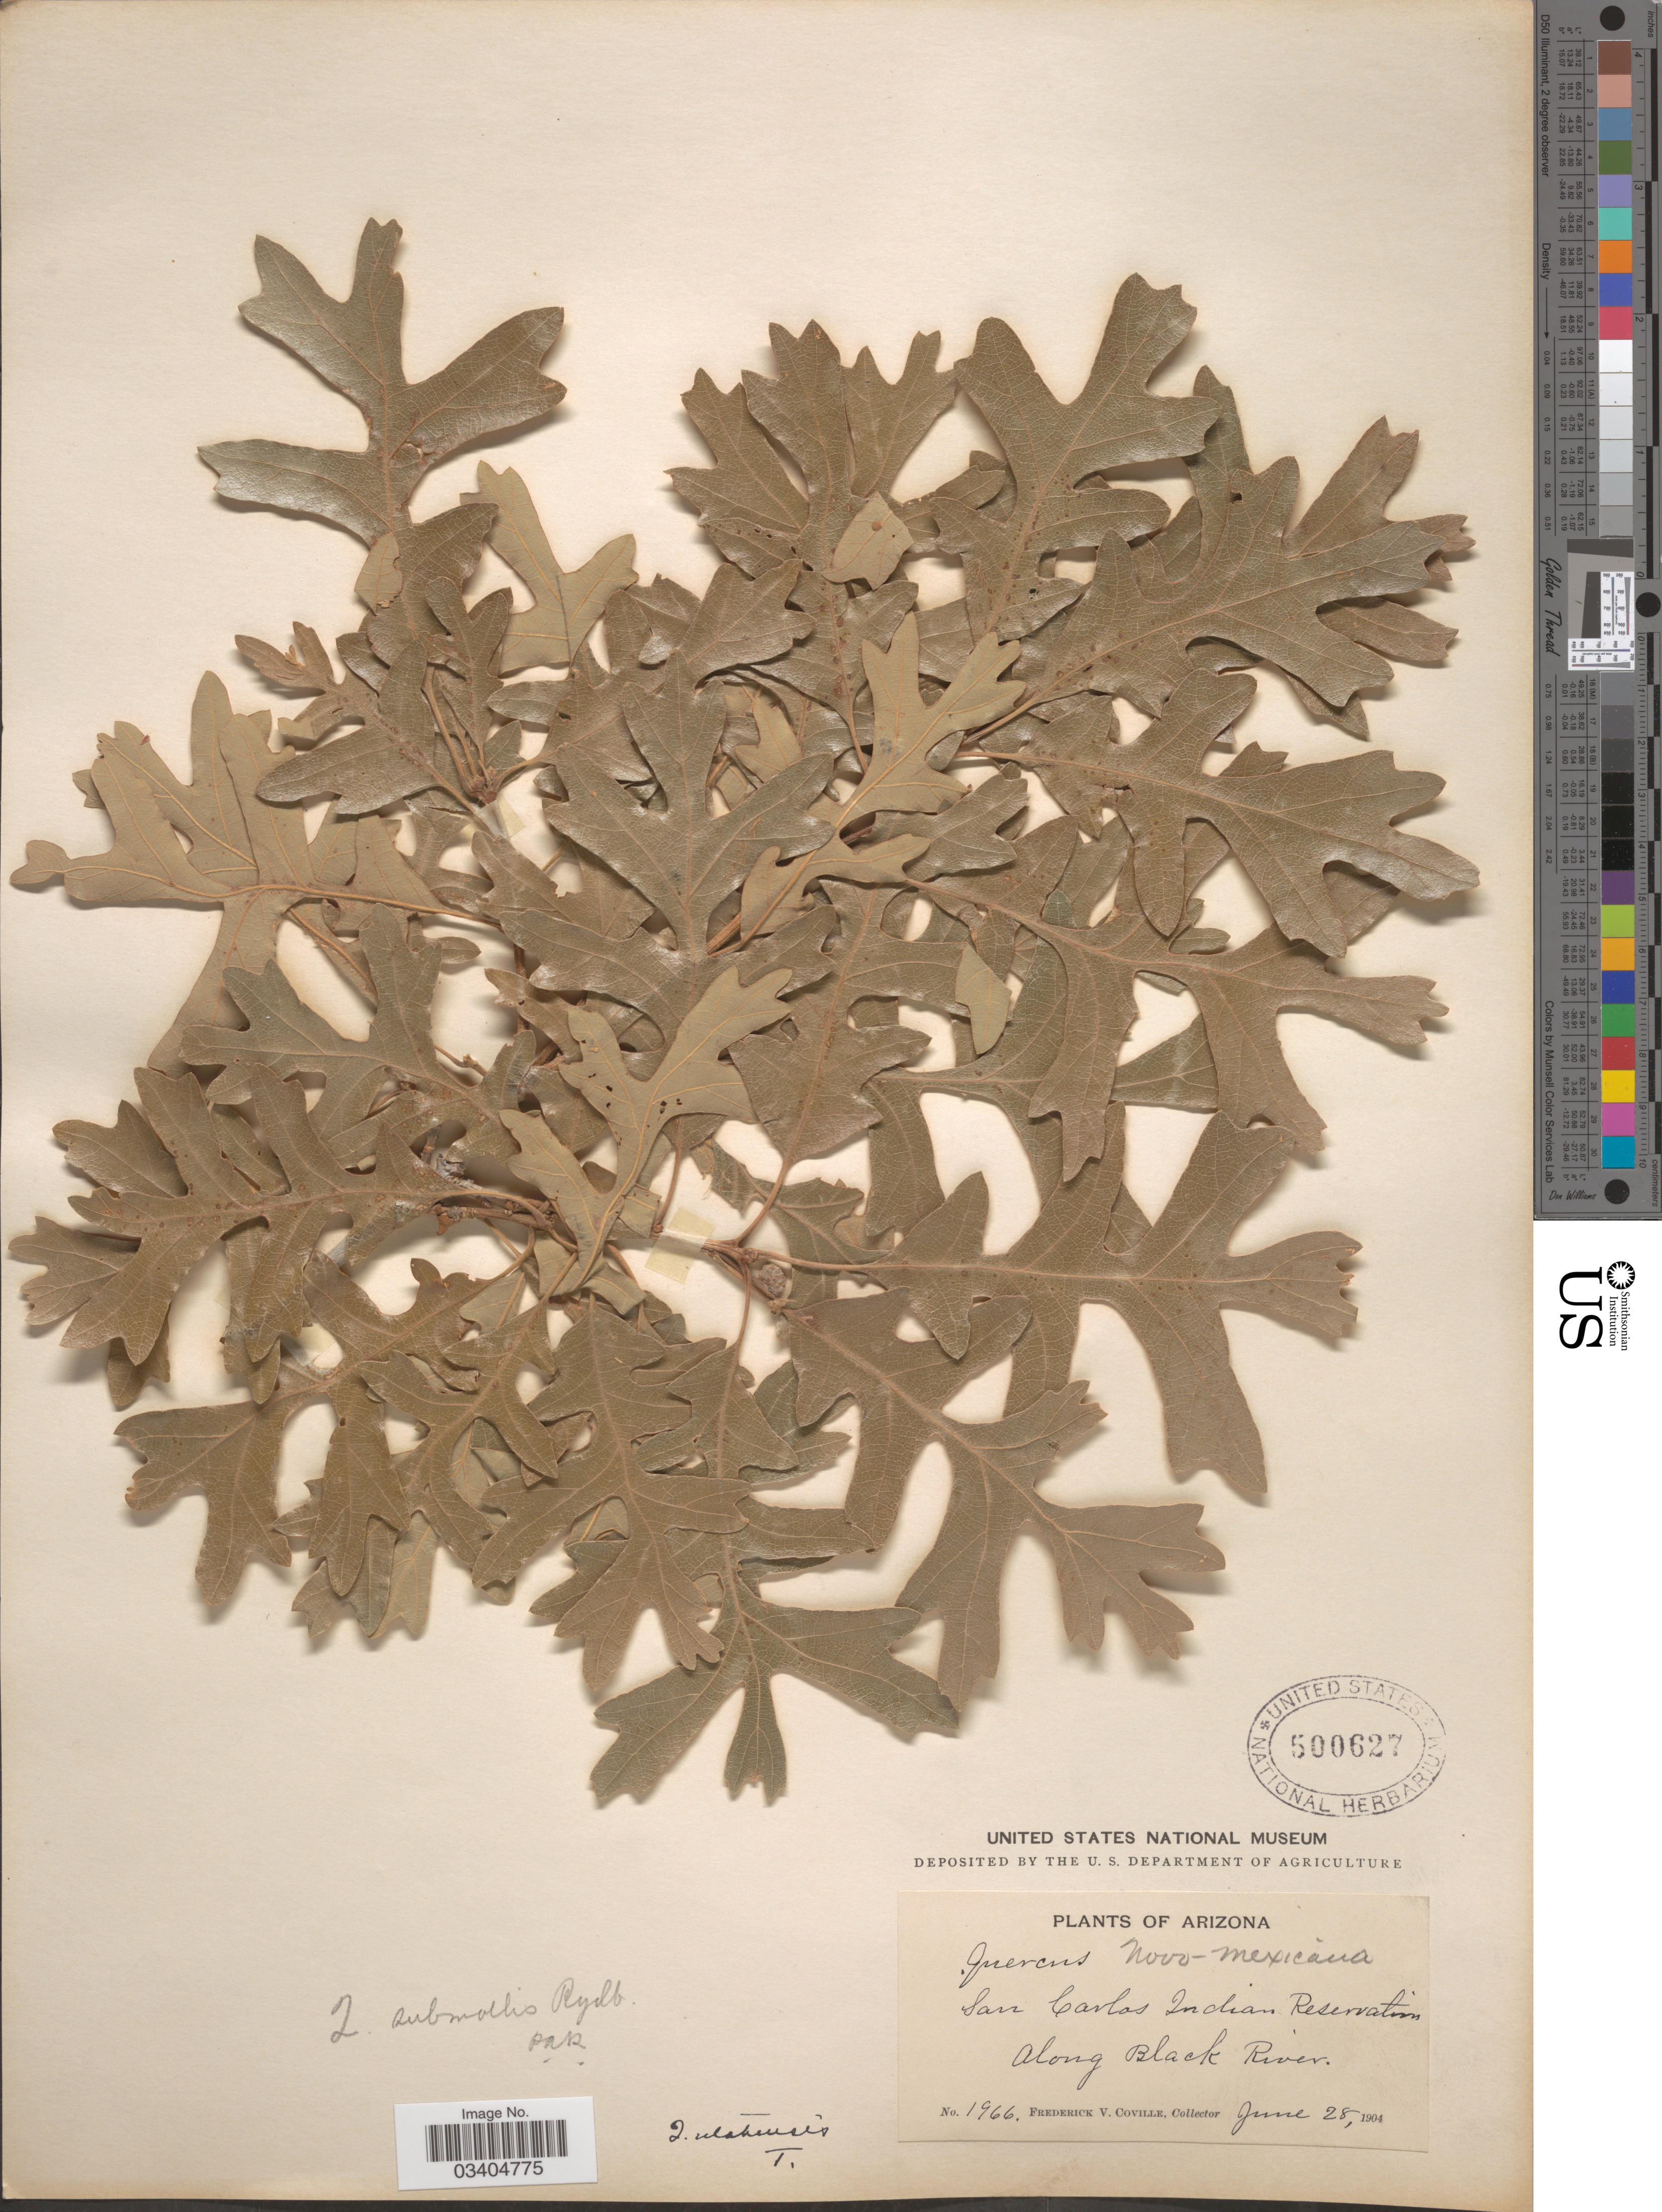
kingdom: Plantae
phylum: Tracheophyta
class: Magnoliopsida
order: Fagales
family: Fagaceae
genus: Quercus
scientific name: Quercus gambelii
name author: Nutt.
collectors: F. V. Coville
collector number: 1966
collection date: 1904-06-28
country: United States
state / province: Arizona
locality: San Carlos Indian Reservation. Along Black River.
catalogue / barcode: US 500627